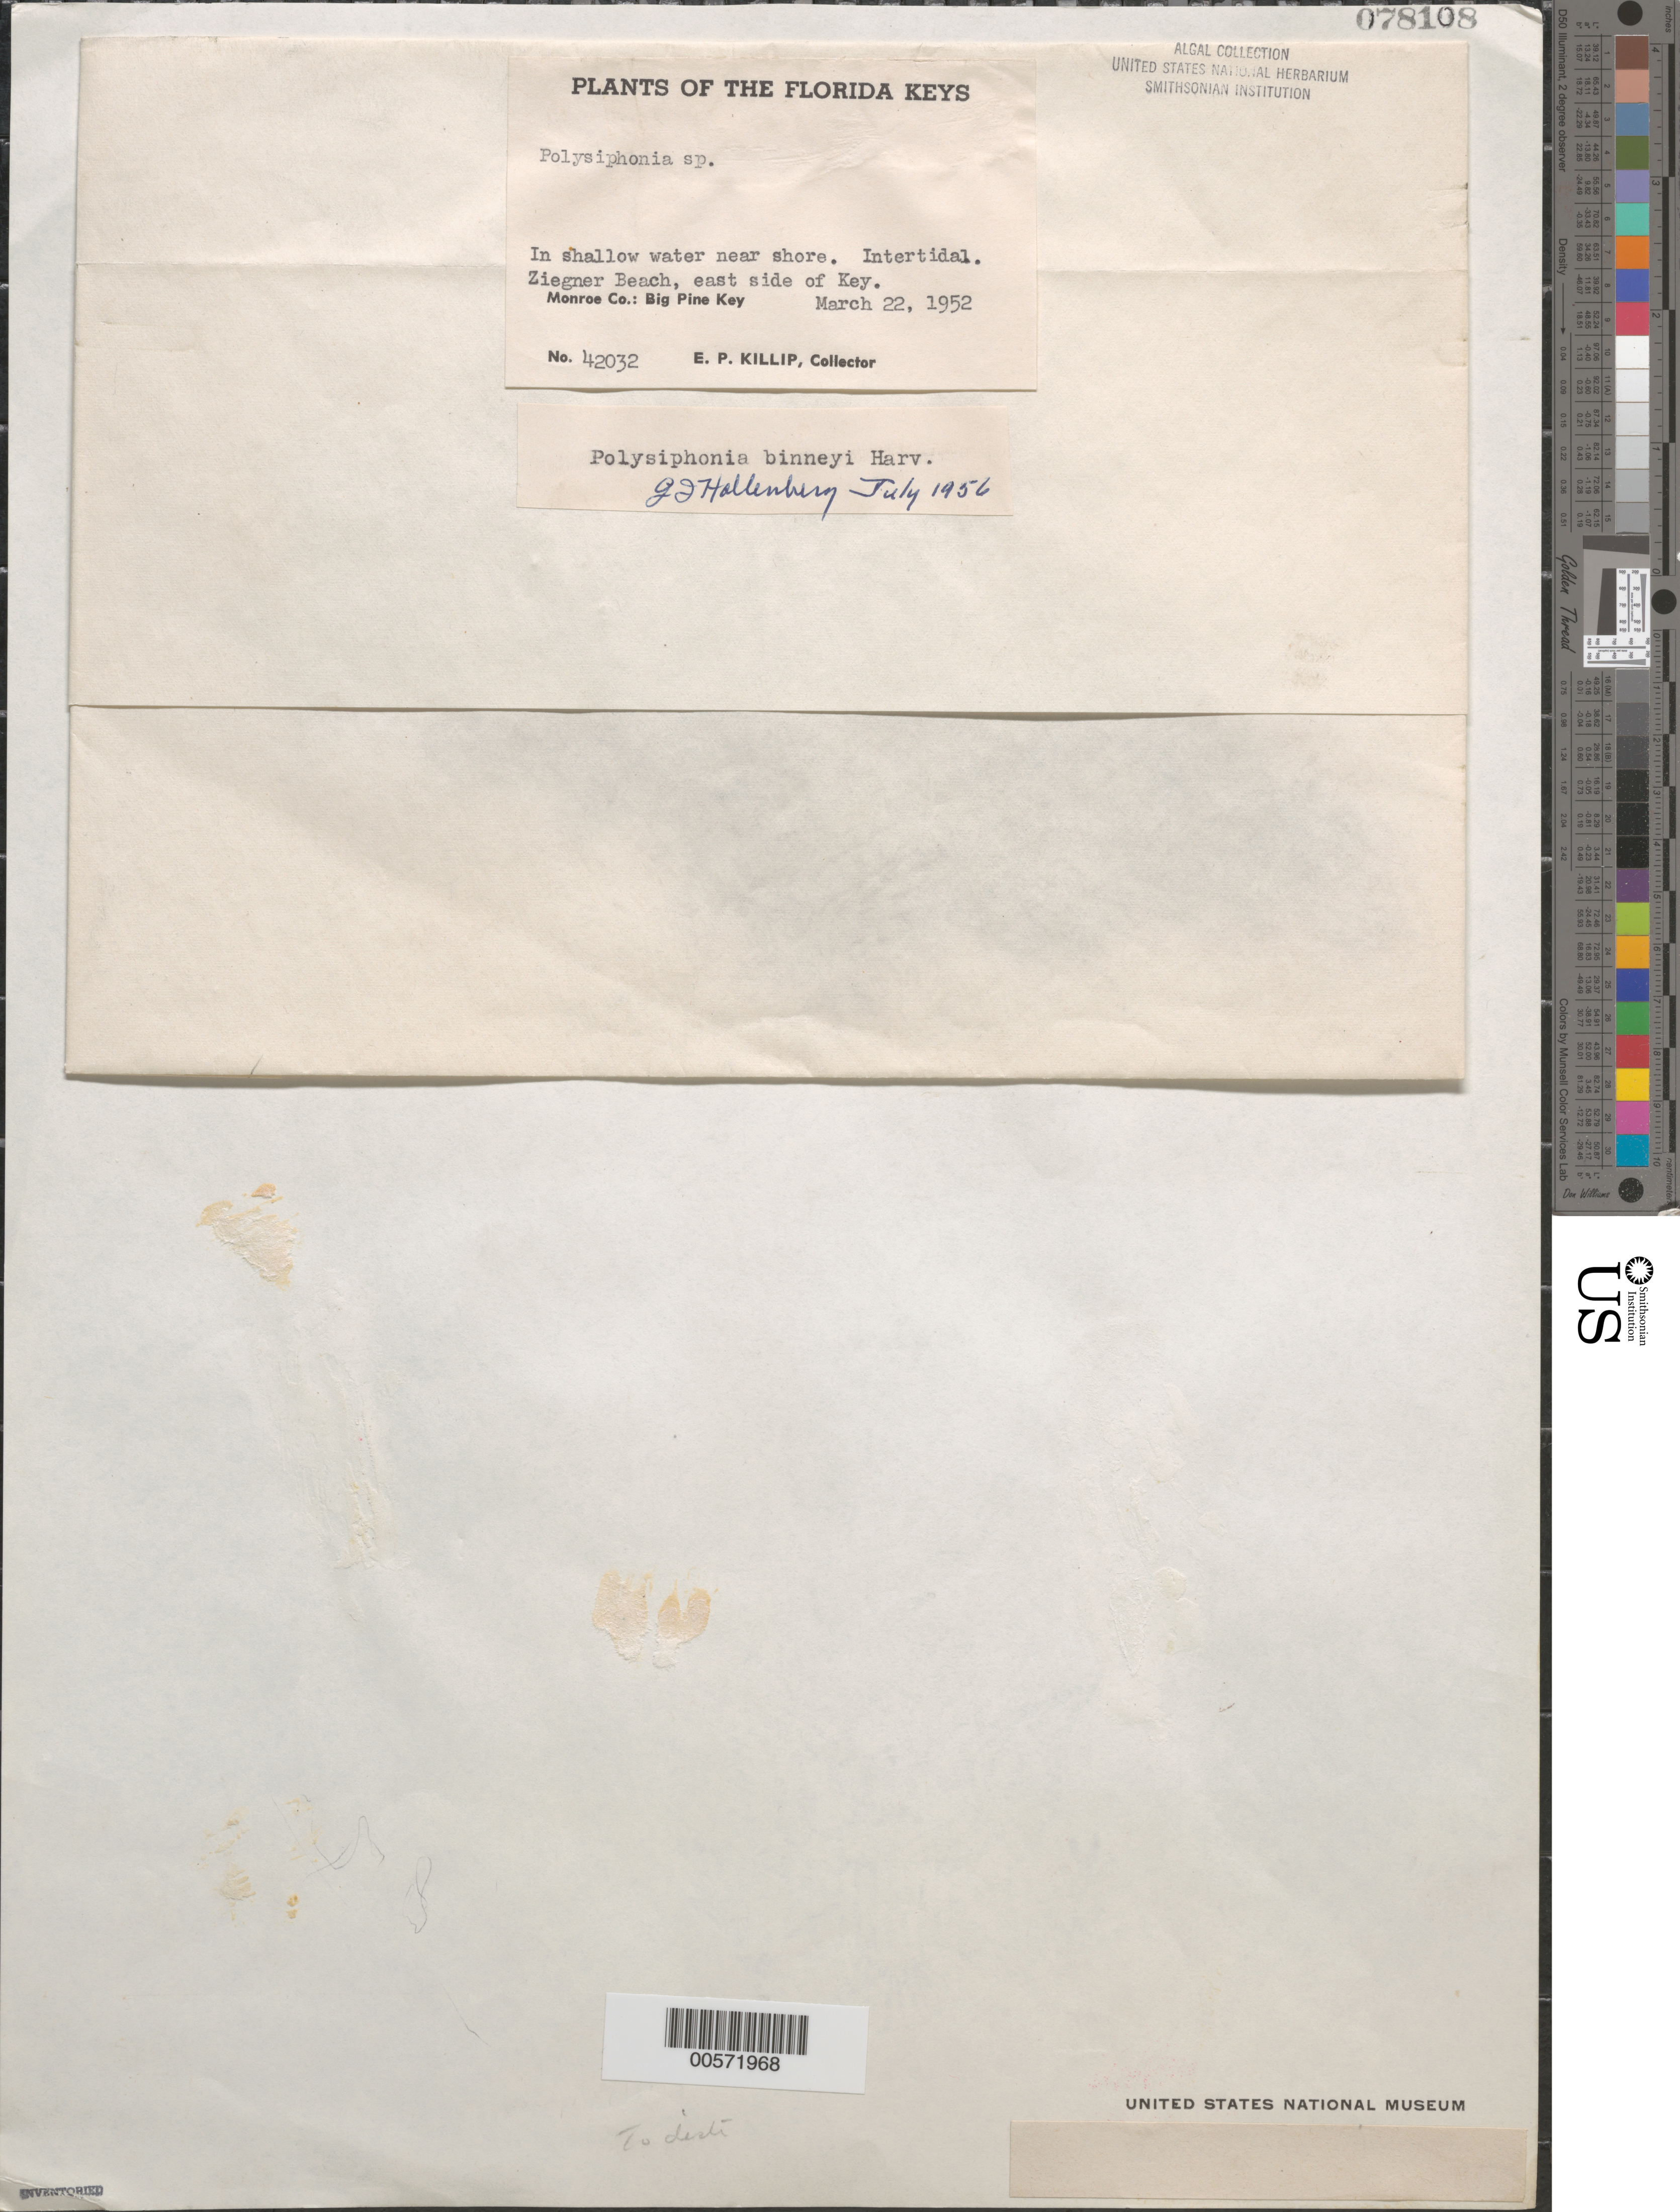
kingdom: Plantae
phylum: Rhodophyta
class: Florideophyceae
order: Ceramiales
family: Rhodomelaceae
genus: Polysiphonia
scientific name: Polysiphonia binneyi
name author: Harv.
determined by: Hollenberg, George J.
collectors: E. P. Killip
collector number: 42032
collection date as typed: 22 Mar 1952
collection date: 1952-03-22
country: United States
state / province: Florida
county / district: Monroe County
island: Big Pine Key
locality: Ziegner Beach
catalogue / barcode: US 78108